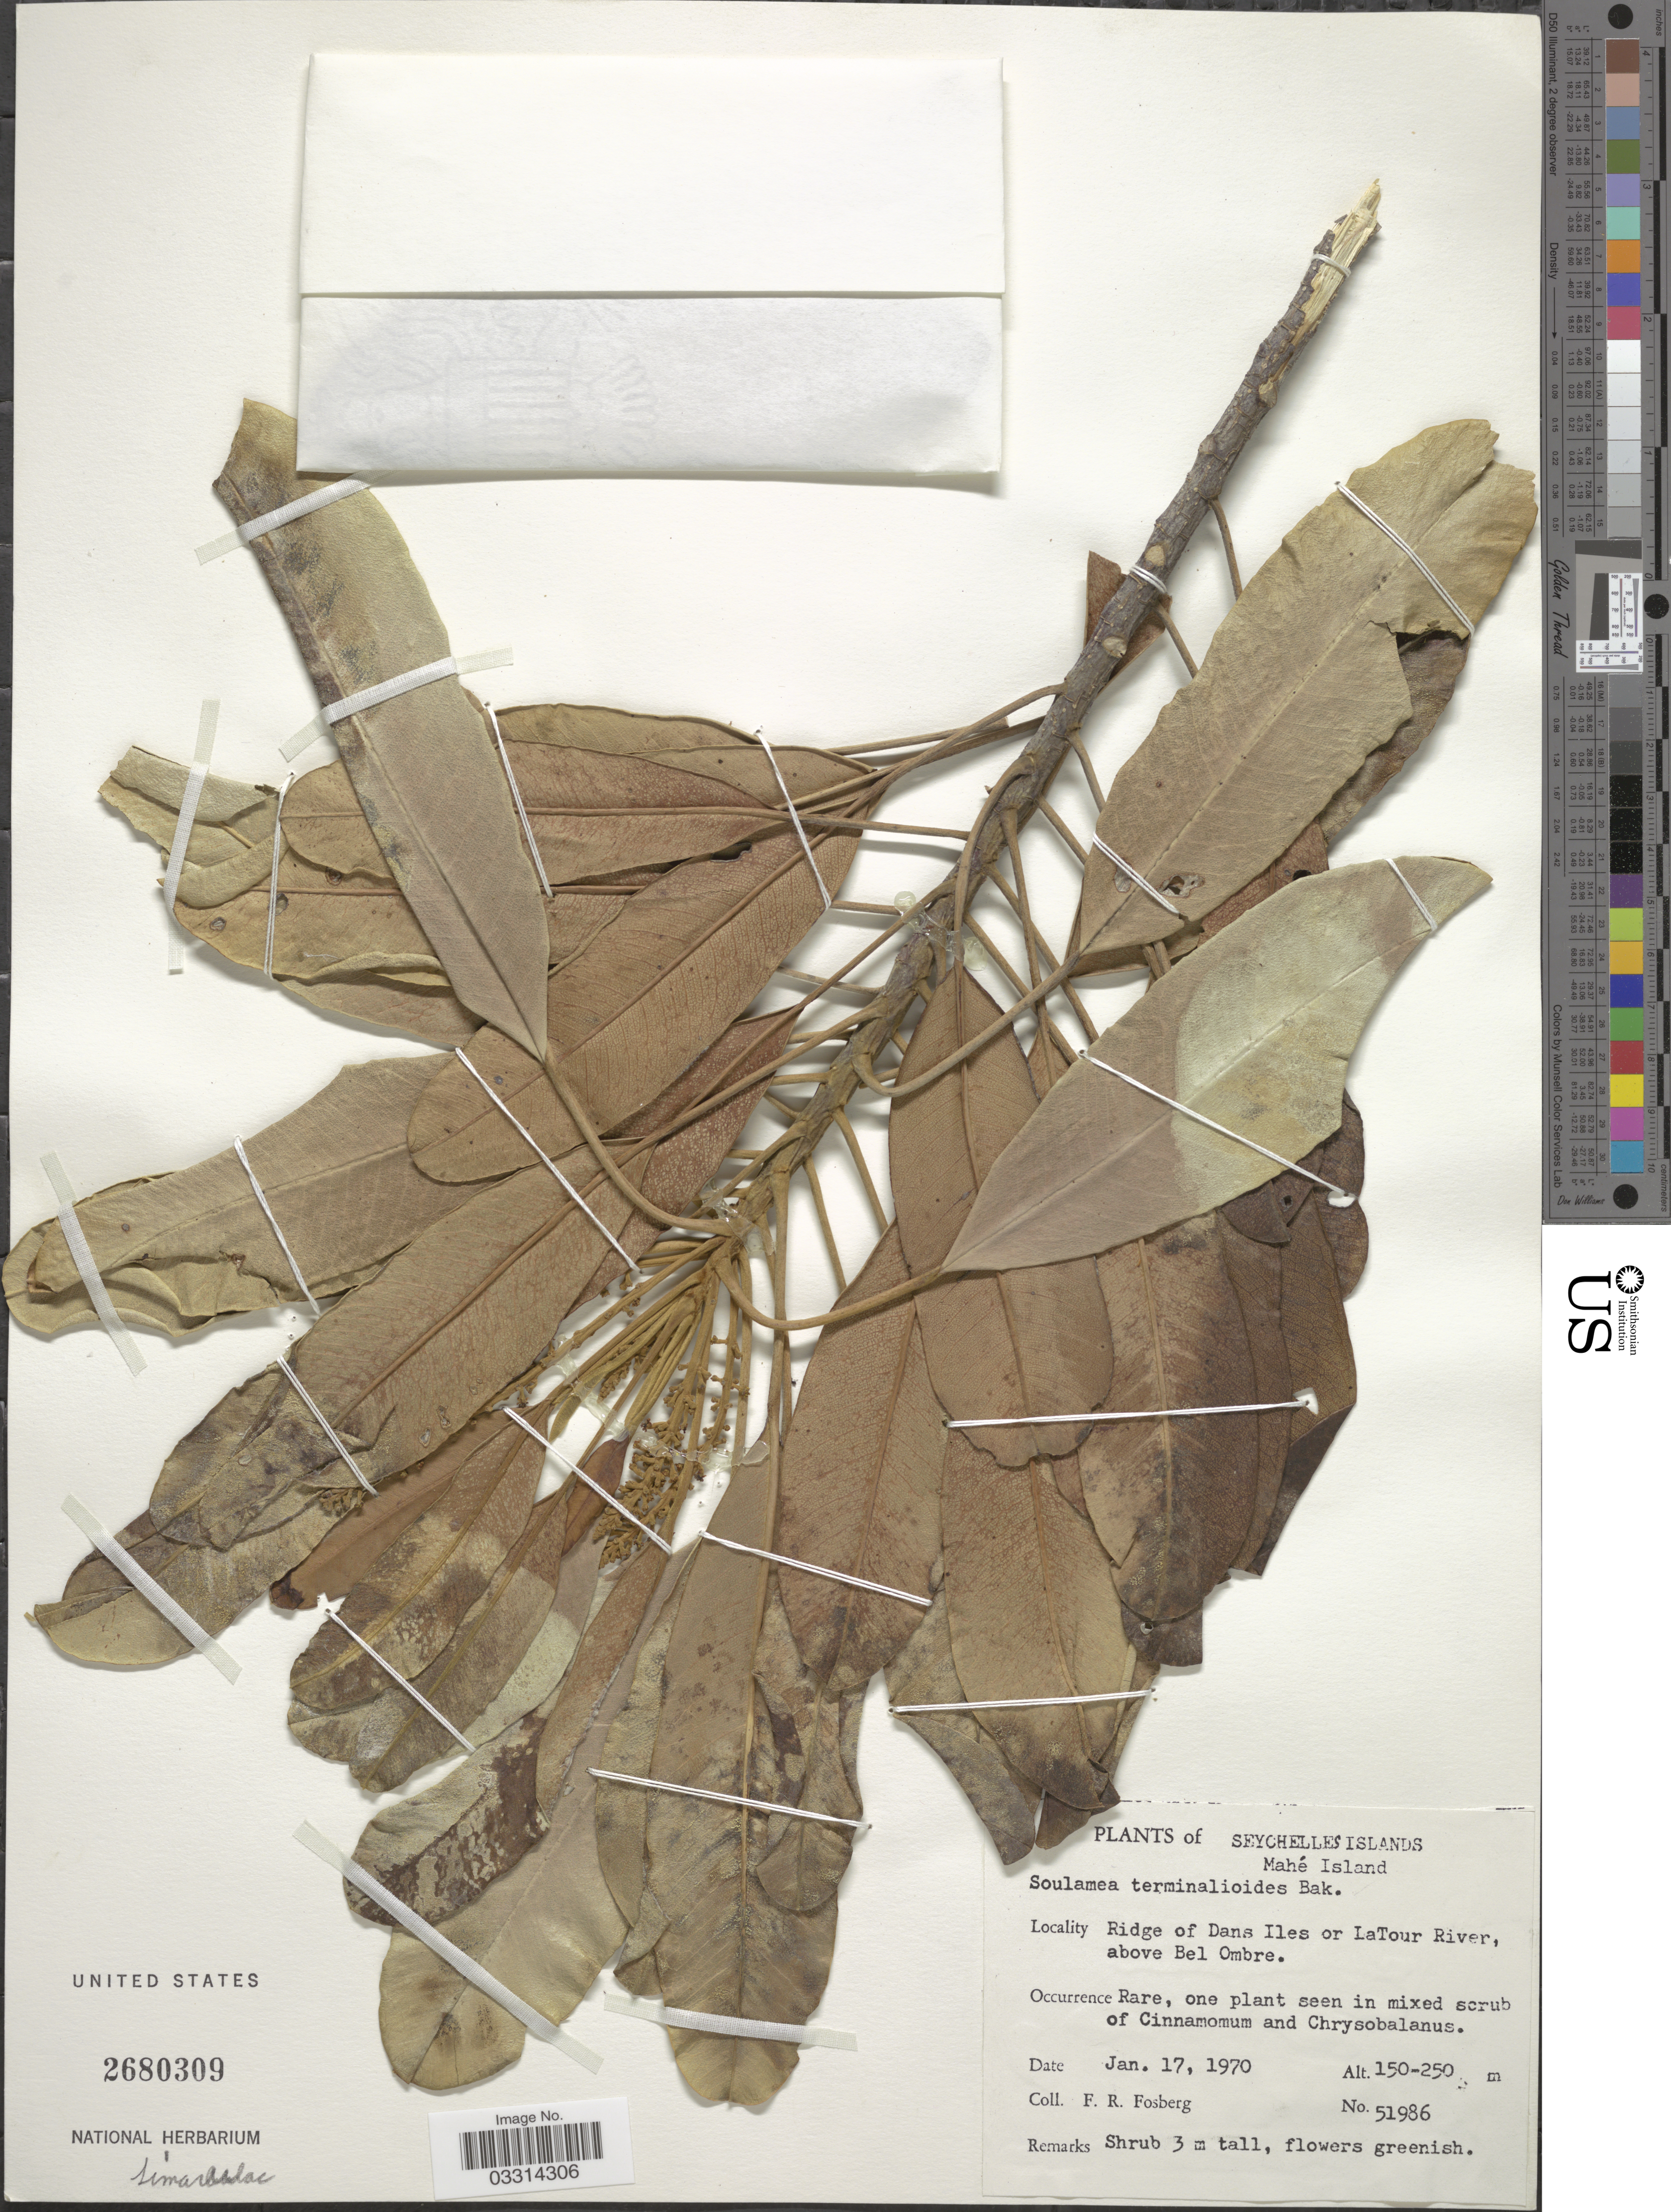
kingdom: Plantae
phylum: Tracheophyta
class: Magnoliopsida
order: Sapindales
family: Simaroubaceae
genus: Soulamea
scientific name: Soulamea amara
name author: Lam.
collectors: F. R. Fosberg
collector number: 51986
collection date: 1970-01-17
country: Seychelles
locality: Mahé Island. Ridge of Dans Iles or LaTour River, above Bel Ombre.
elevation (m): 150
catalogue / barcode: US 2680309